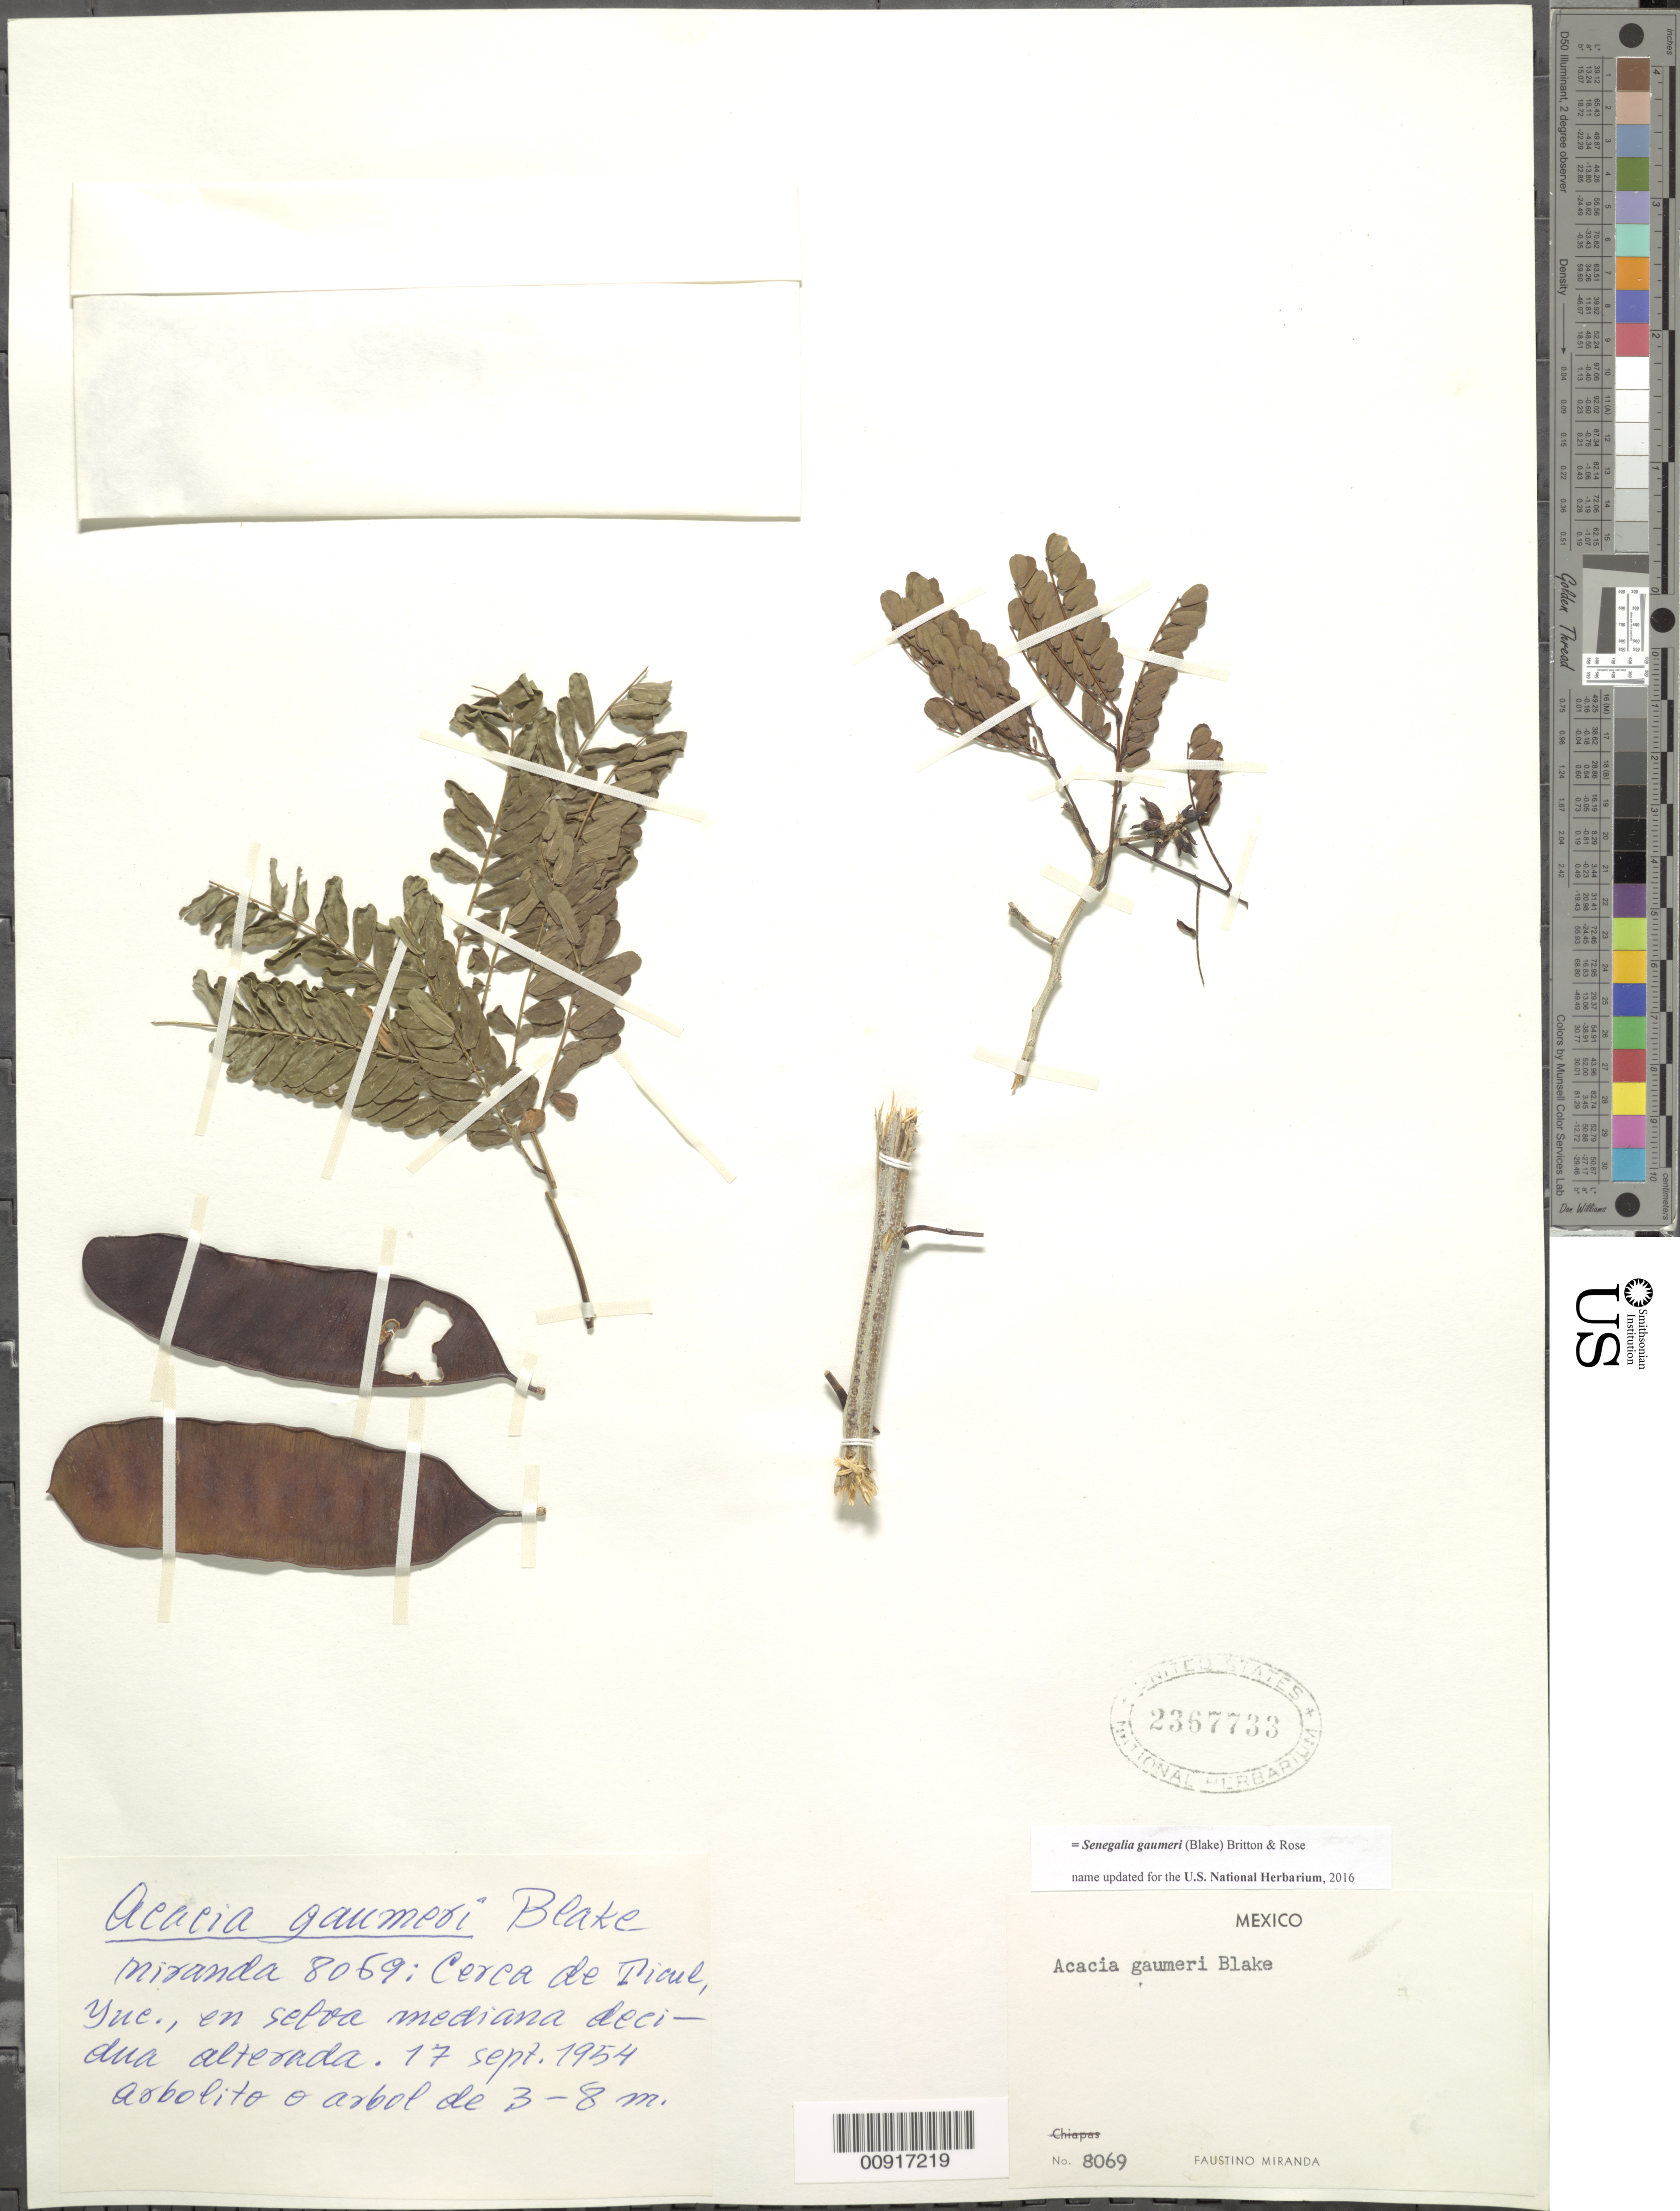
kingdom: Plantae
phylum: Tracheophyta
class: Magnoliopsida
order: Fabales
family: Fabaceae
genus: Senegalia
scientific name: Senegalia gaumeri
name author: (S.F. Blake) Britton & Rose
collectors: Miranda G., F.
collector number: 8069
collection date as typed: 17 Sep 1954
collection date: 1954-09-17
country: Mexico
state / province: Yucatán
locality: Cerca de Ticul, Yucatán.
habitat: En selva mediana decidua alterada.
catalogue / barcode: US 2367733